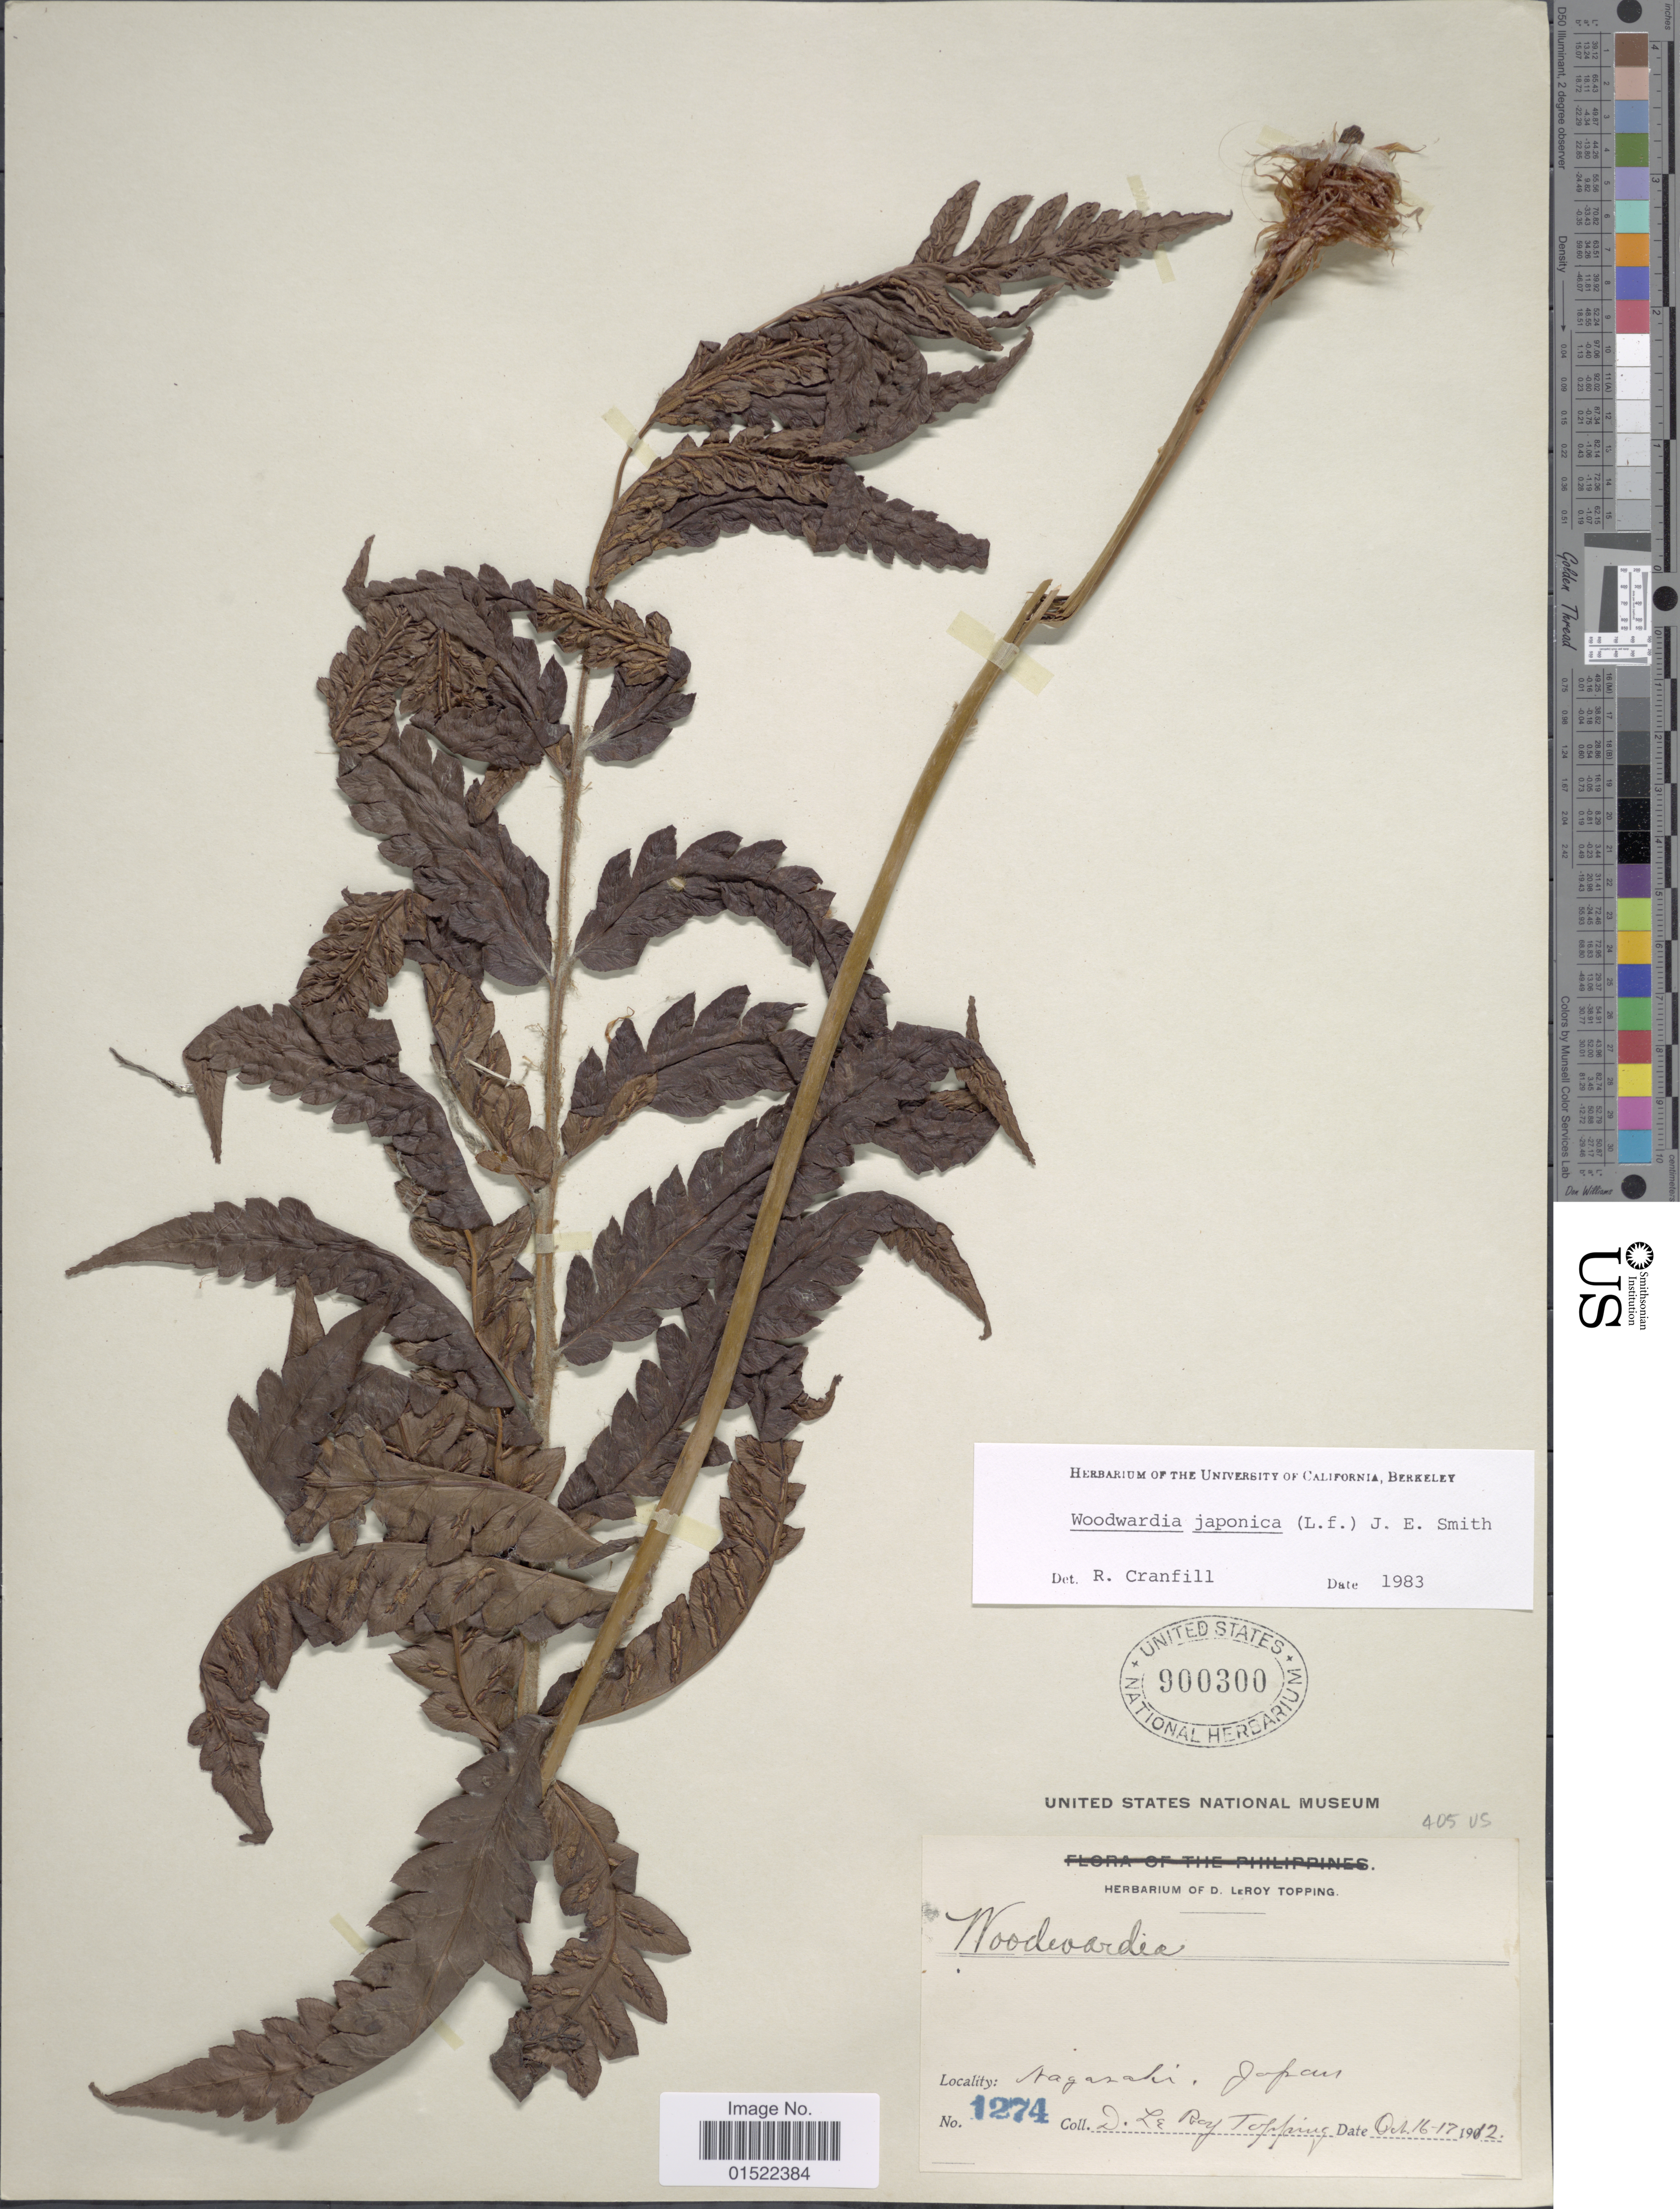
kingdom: Plantae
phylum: Tracheophyta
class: Polypodiopsida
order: Polypodiales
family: Blechnaceae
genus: Woodwardia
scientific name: Woodwardia japonica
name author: (L. f.) Sm.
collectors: D. L. Topping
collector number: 1274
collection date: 1912-10-16/1912-10-17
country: Japan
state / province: Nagasaki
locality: Nagasaki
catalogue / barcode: US 900300